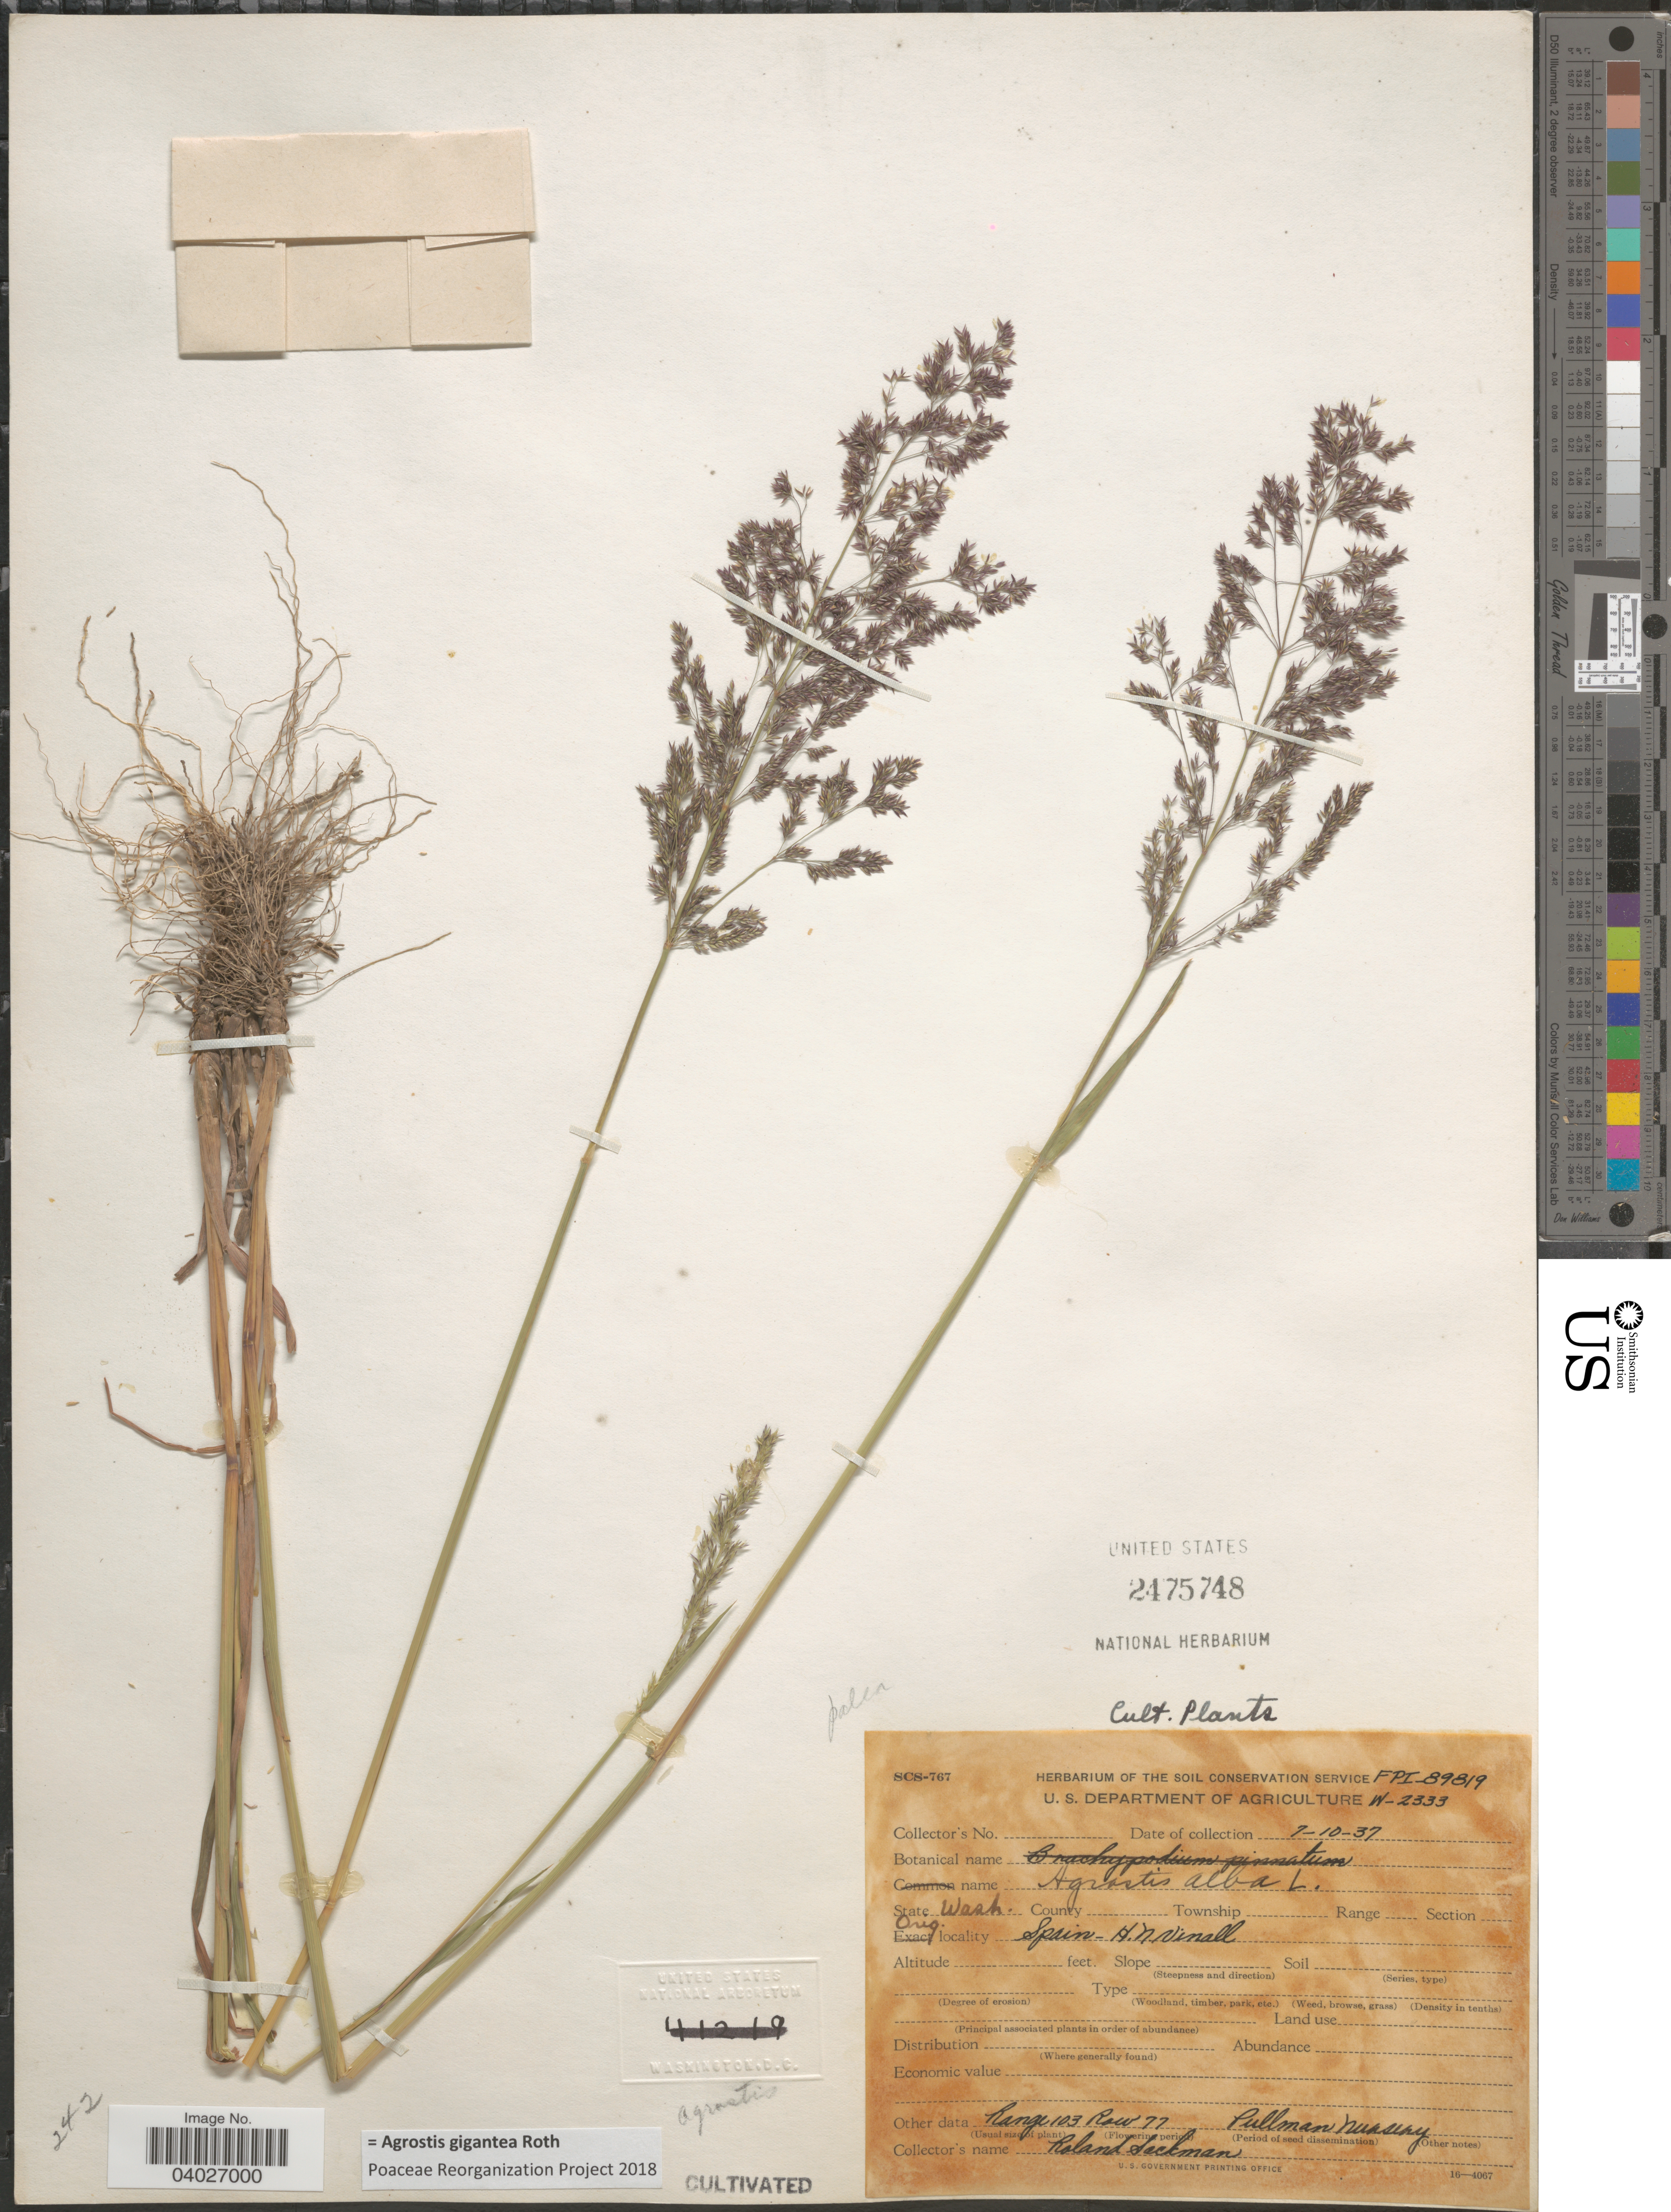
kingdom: Plantae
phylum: Tracheophyta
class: Liliopsida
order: Poales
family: Poaceae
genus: Agrostis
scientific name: Agrostis gigantea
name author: Roth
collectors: R. Sackman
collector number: FPI-89819/W-2333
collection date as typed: Transcribed d/m/y: 10/7/37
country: United States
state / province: Washington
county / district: Whitman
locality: Range 103 Row 77 Pullman Nursery.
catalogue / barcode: US 2475748